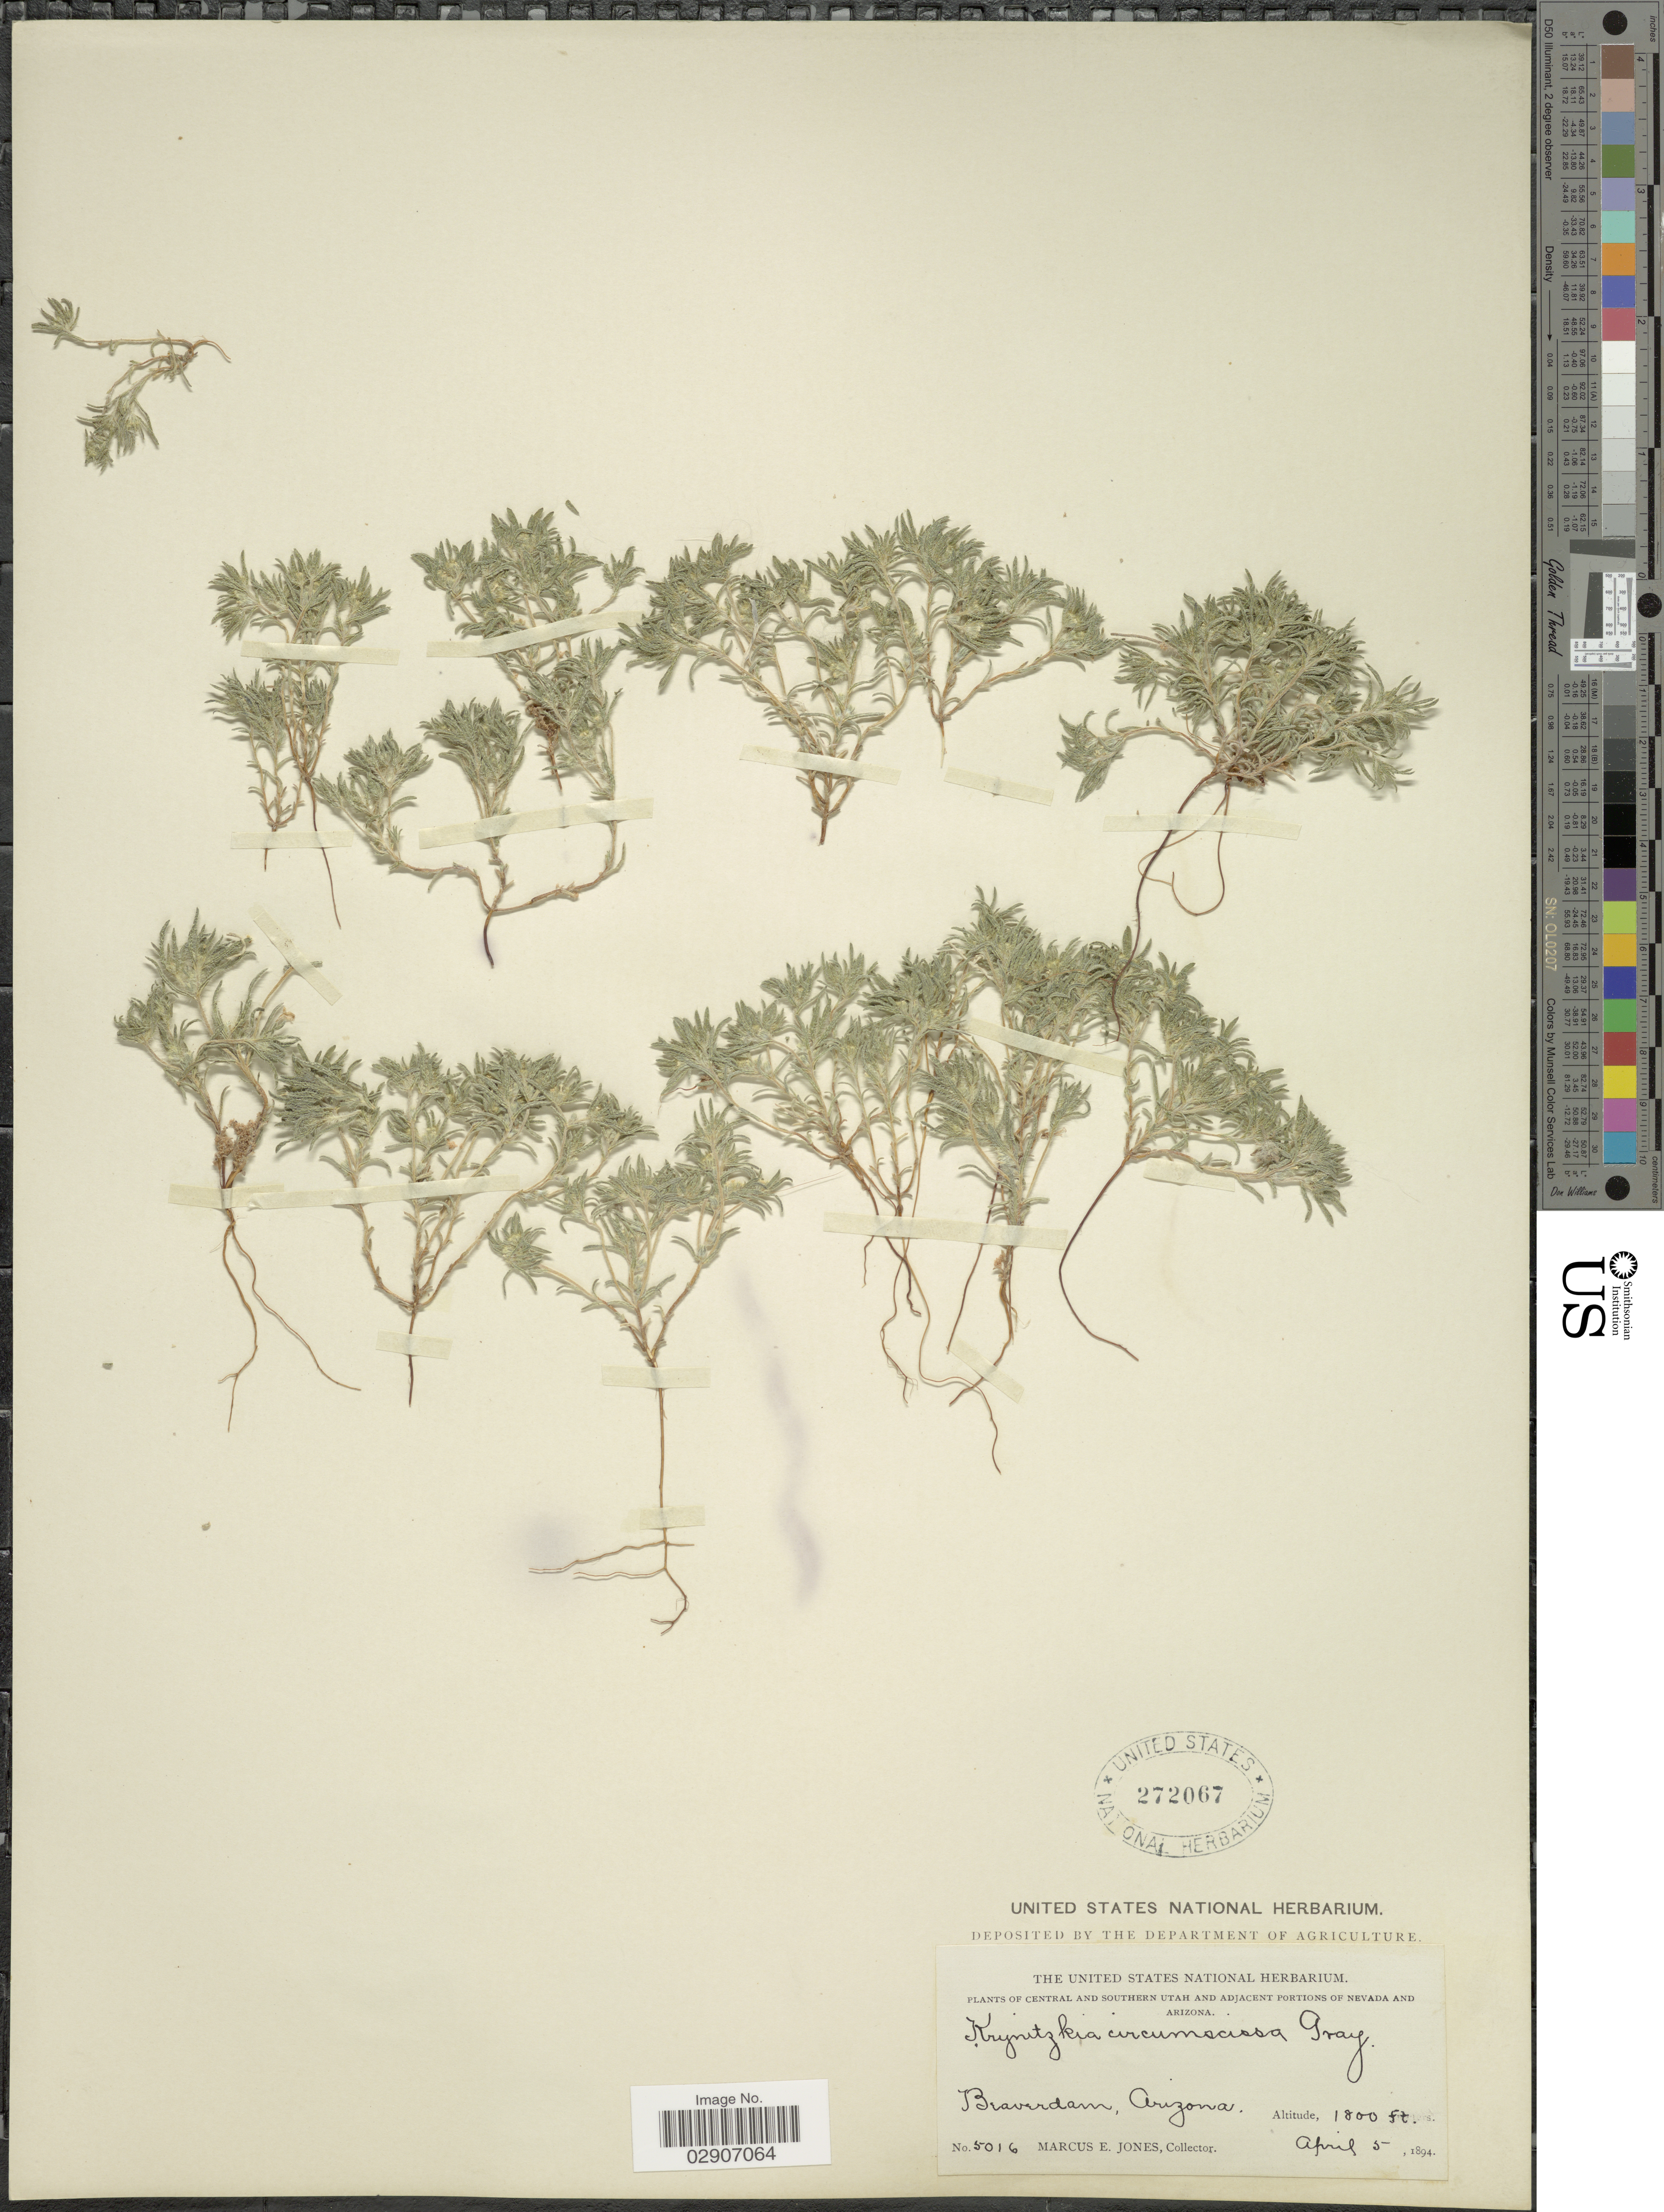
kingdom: Plantae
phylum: Tracheophyta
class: Magnoliopsida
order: Boraginales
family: Boraginaceae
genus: Cryptantha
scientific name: Cryptantha circumscissa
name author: (Hook. & Arn.) I.M. Johnst.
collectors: M. E. Jones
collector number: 5016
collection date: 1894-04-05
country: United States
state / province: Arizona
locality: Beaverdam.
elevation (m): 549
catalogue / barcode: US 272067